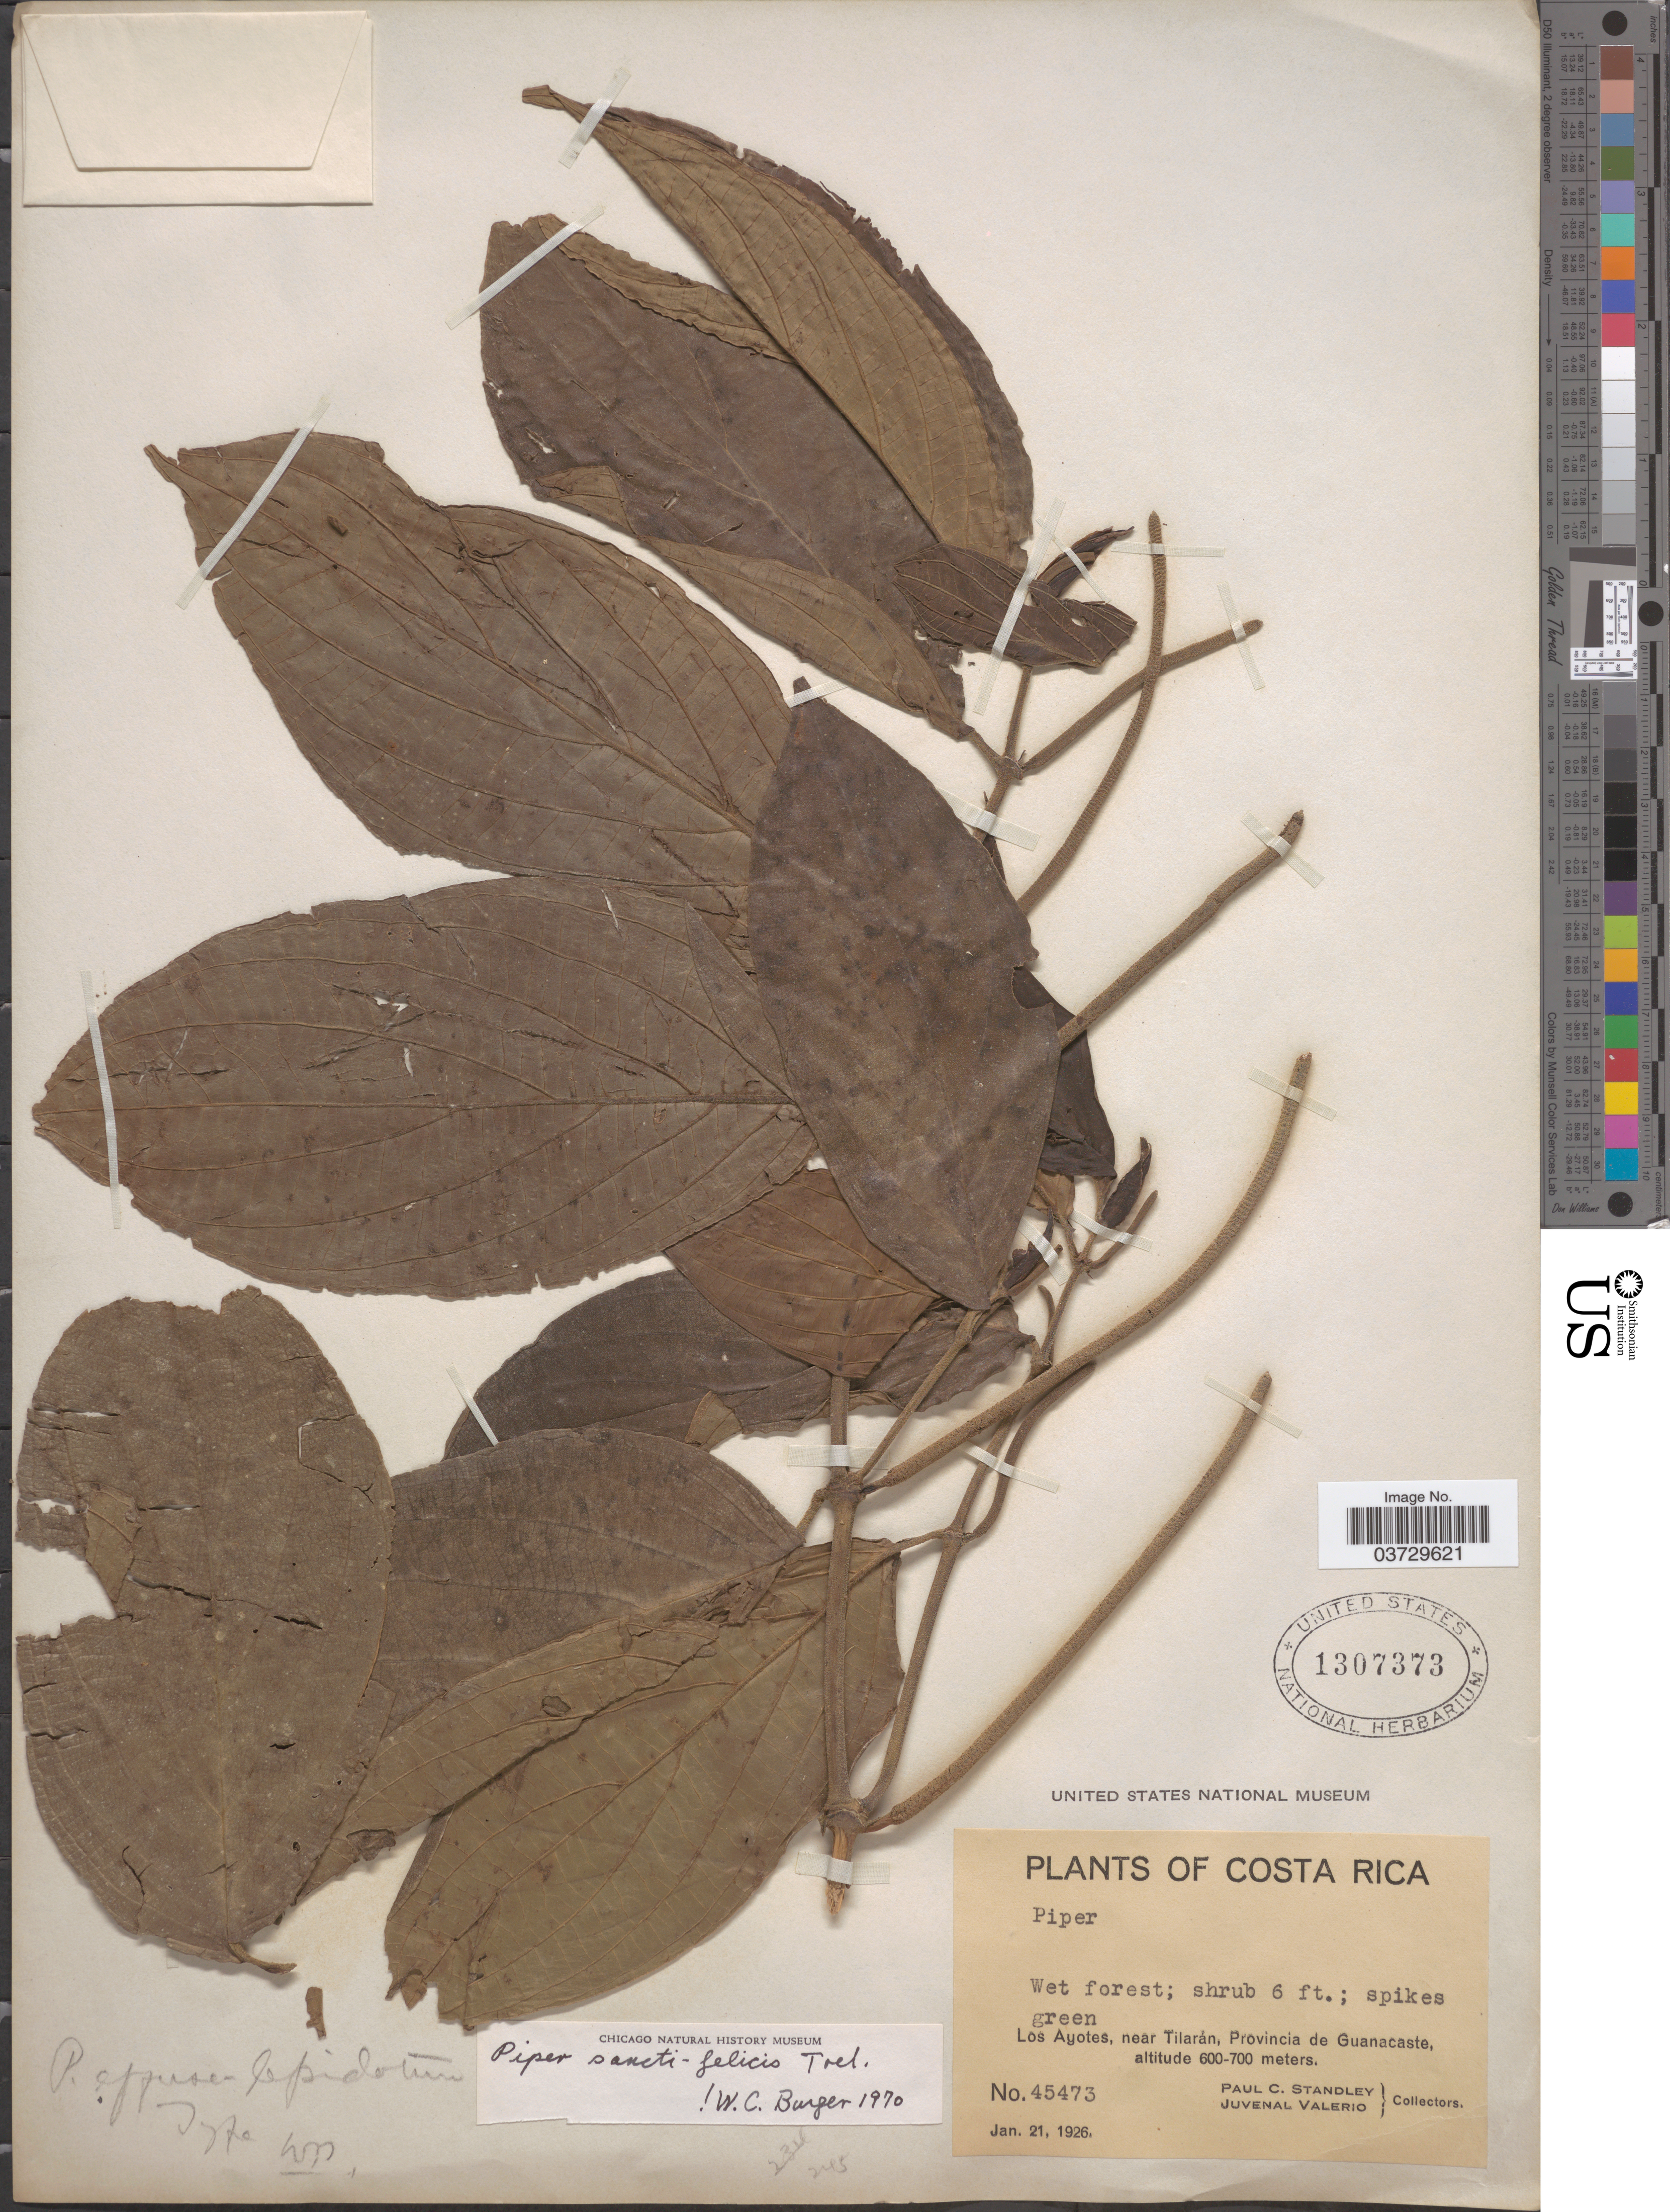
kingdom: Plantae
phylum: Tracheophyta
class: Magnoliopsida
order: Piperales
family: Piperaceae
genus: Piper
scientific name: Piper sancti-felicis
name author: Trel.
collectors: P. C. Standley & J. Valerio R.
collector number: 45473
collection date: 1926-01-21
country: Costa Rica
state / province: Guanacaste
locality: Los Ayotes, near Tilarán.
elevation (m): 600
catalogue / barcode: US 1307373